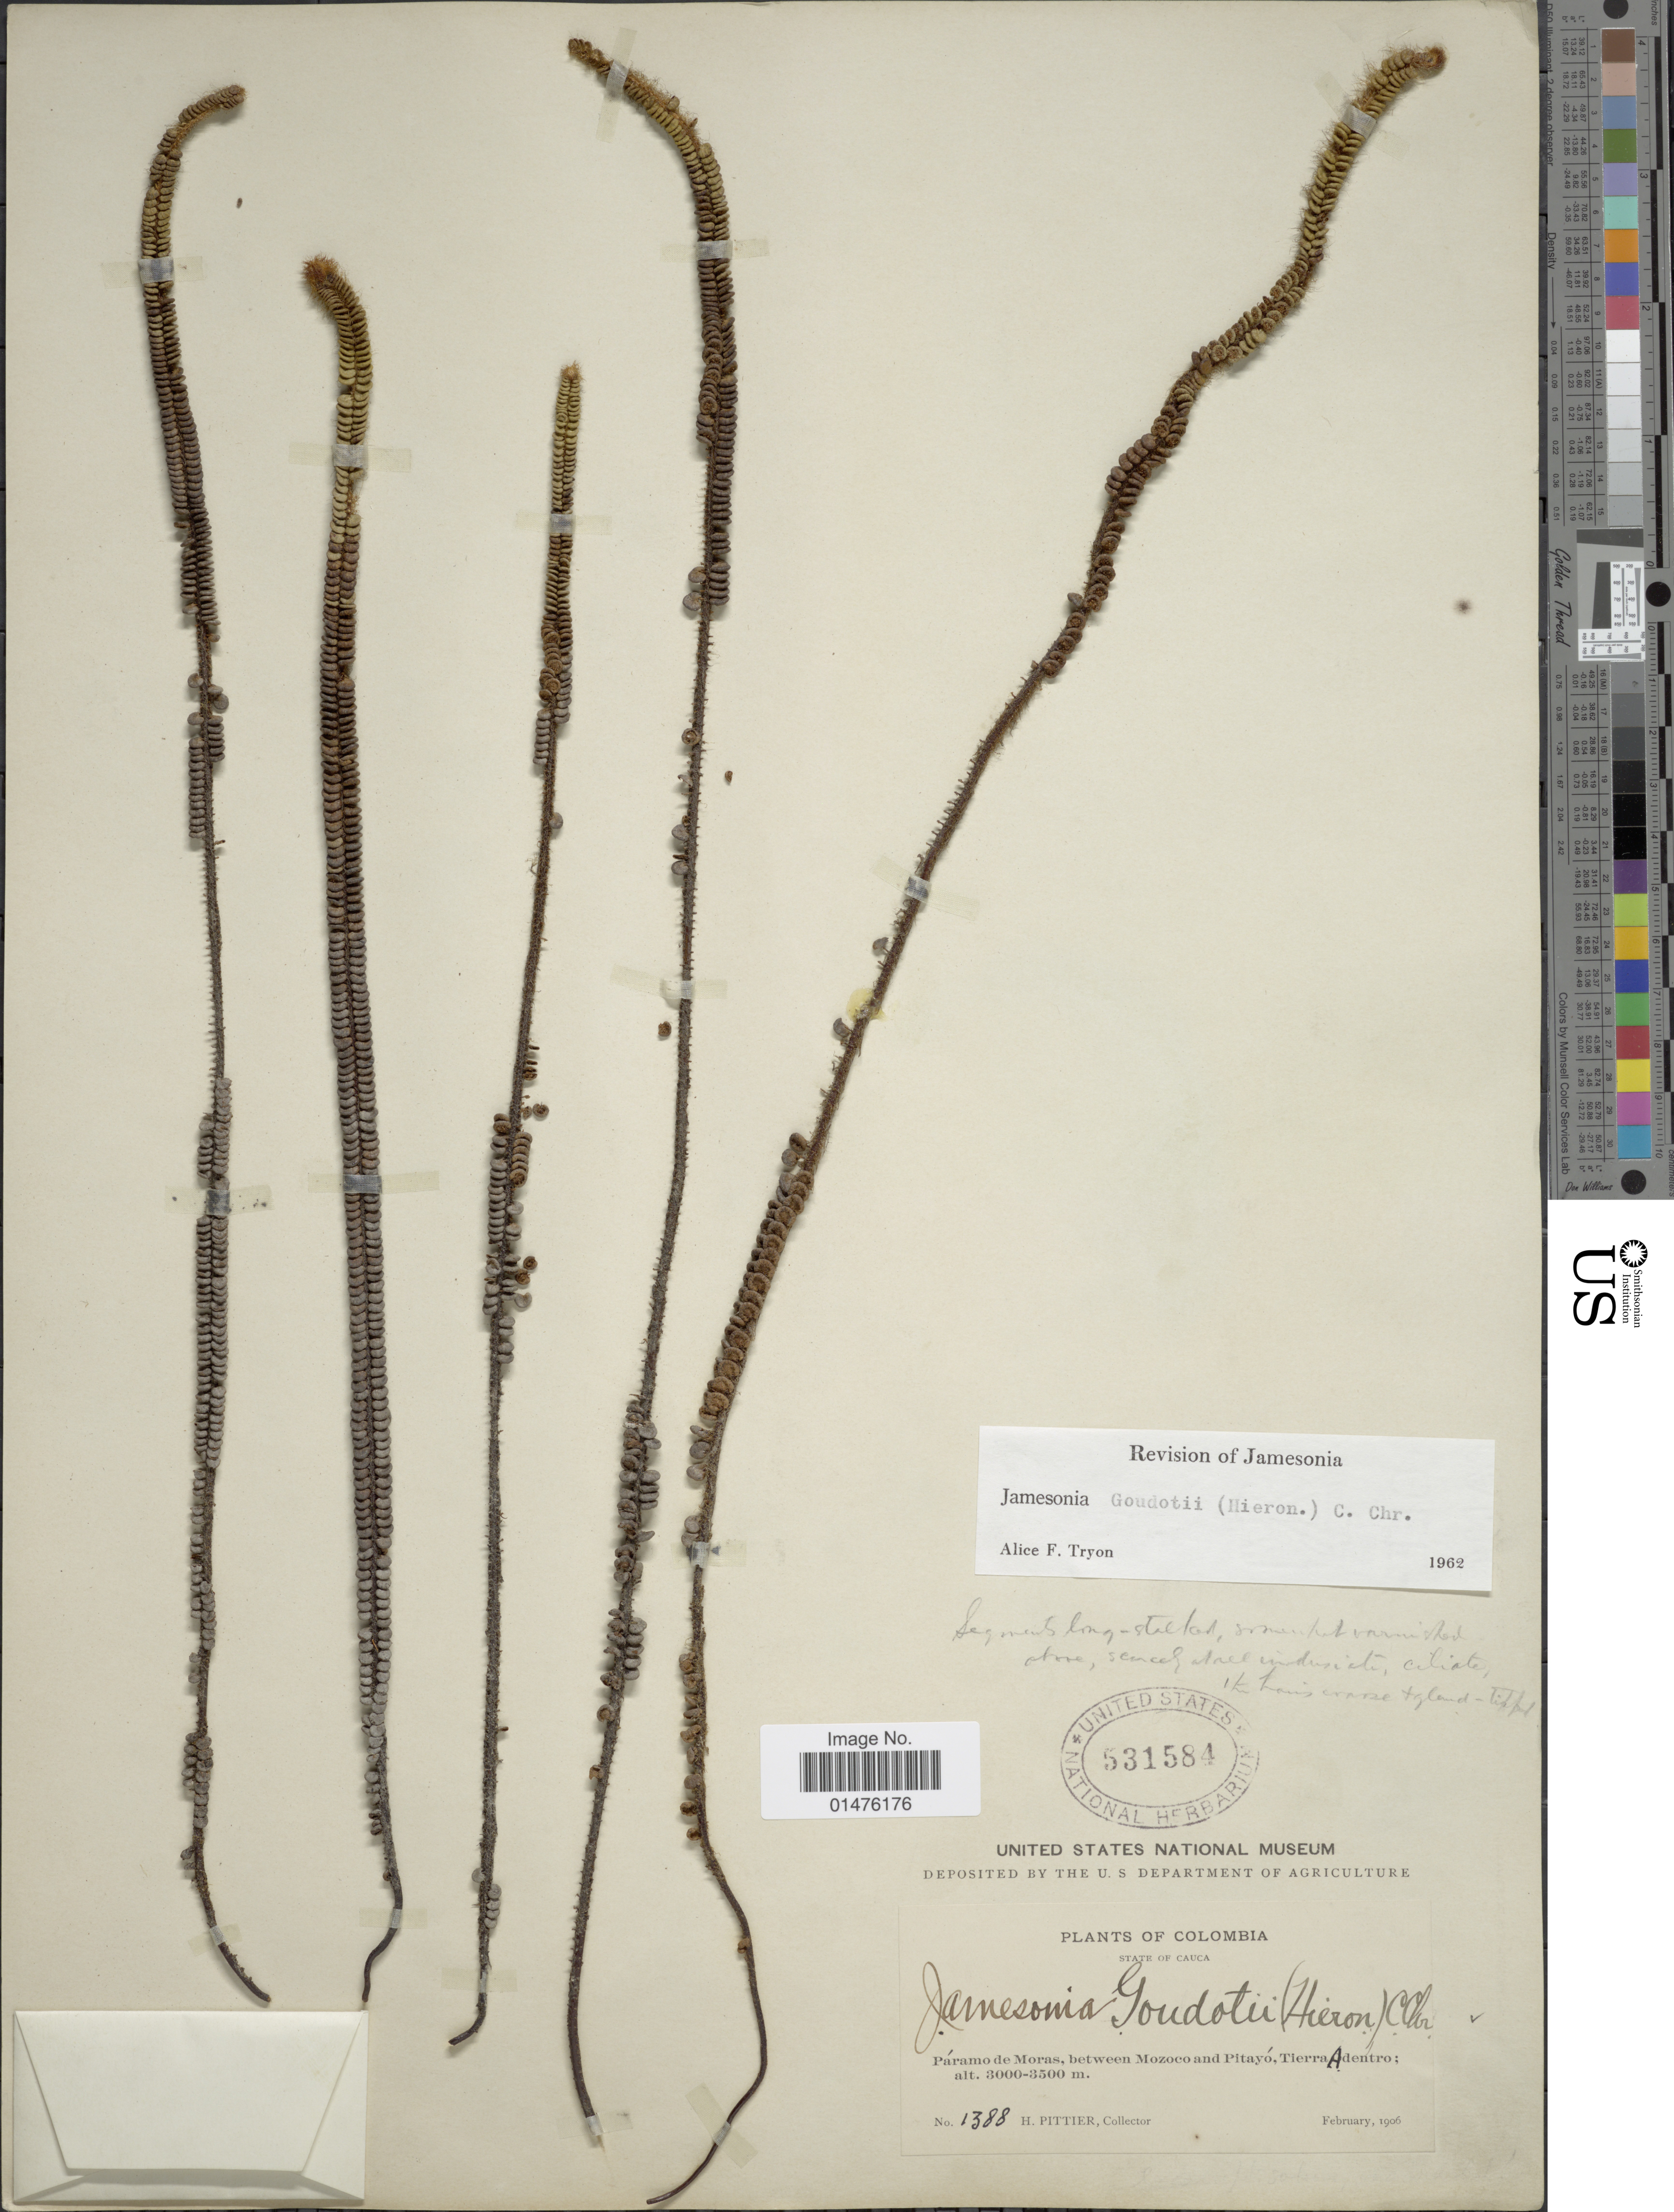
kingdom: Plantae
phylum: Tracheophyta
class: Polypodiopsida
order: Polypodiales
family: Pteridaceae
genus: Jamesonia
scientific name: Jamesonia goudotii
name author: (Hieron.) C. Chr.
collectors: H. F. Pittier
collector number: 1388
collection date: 1906-02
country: Colombia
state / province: Cauca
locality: Páramo de Moras, between Mozoco and Pitayó, Tierra Adentro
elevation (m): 3000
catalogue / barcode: US 531584